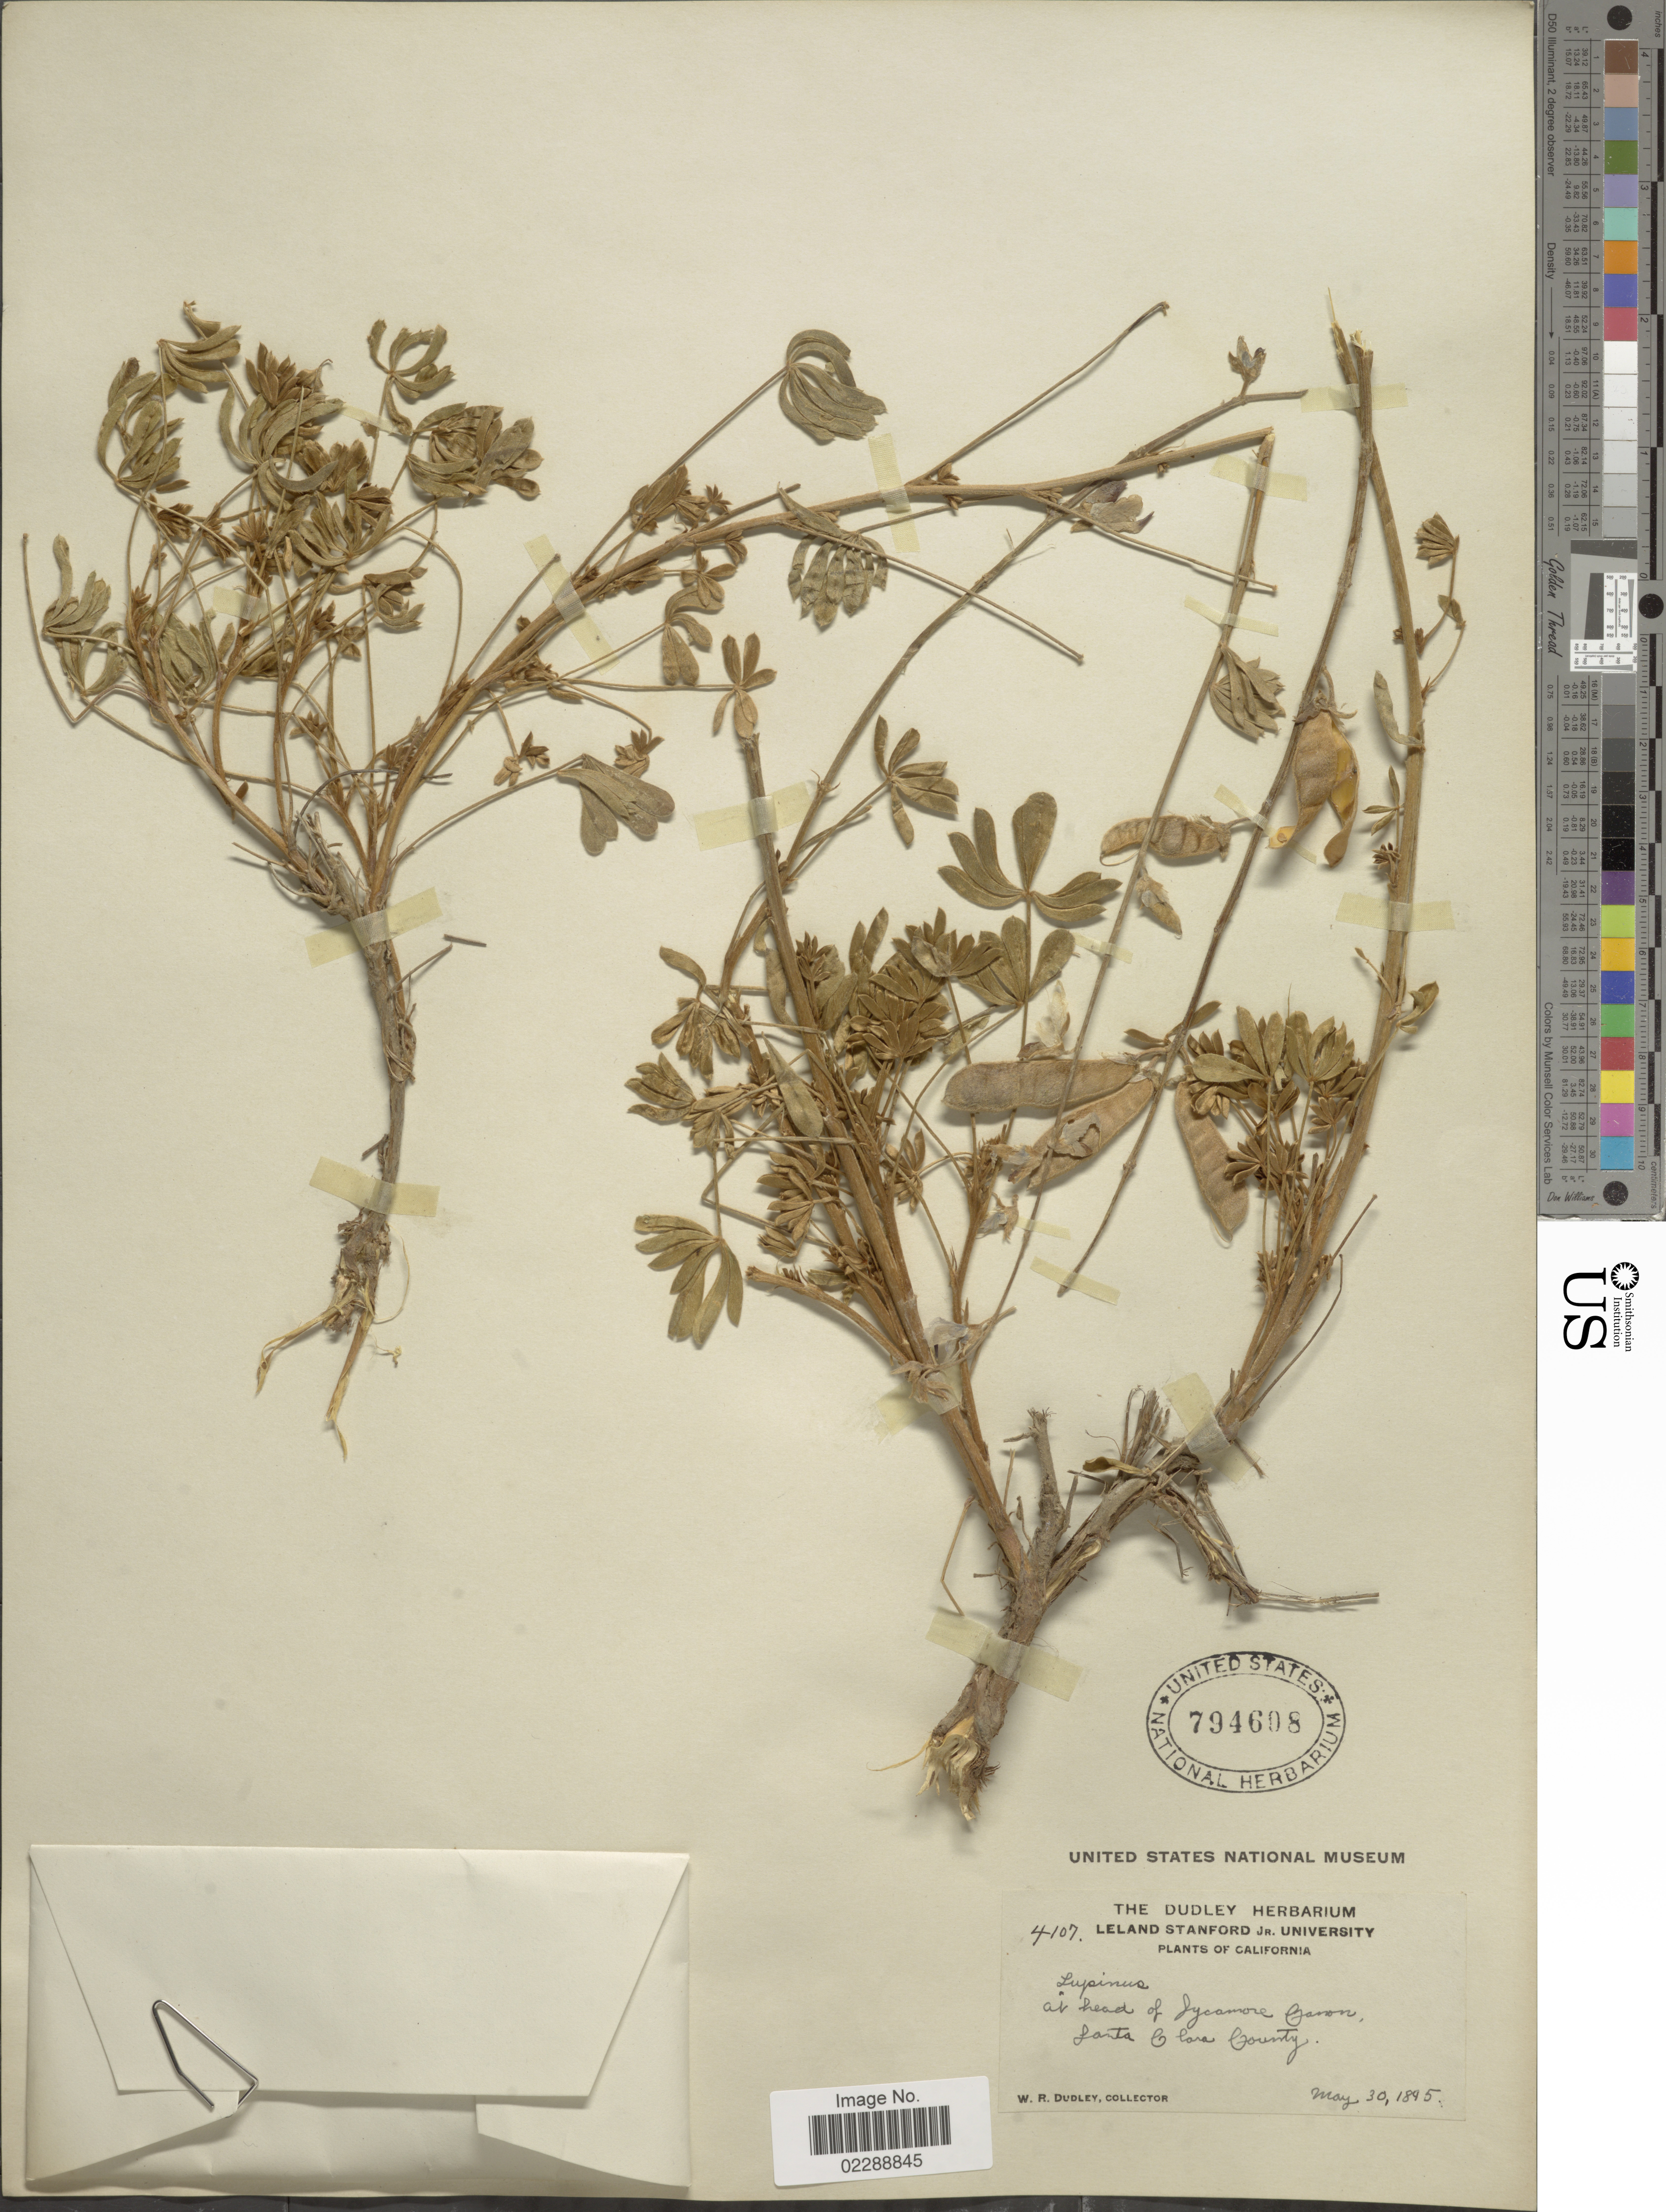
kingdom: Plantae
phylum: Tracheophyta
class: Magnoliopsida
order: Fabales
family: Fabaceae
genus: Lupinus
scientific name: Lupinus sp.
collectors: W. Dudley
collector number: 4107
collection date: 1895-05-30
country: United States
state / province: California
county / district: Santa Clara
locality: At head of Jycamore Canon, Santa Clara County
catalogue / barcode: US 794608